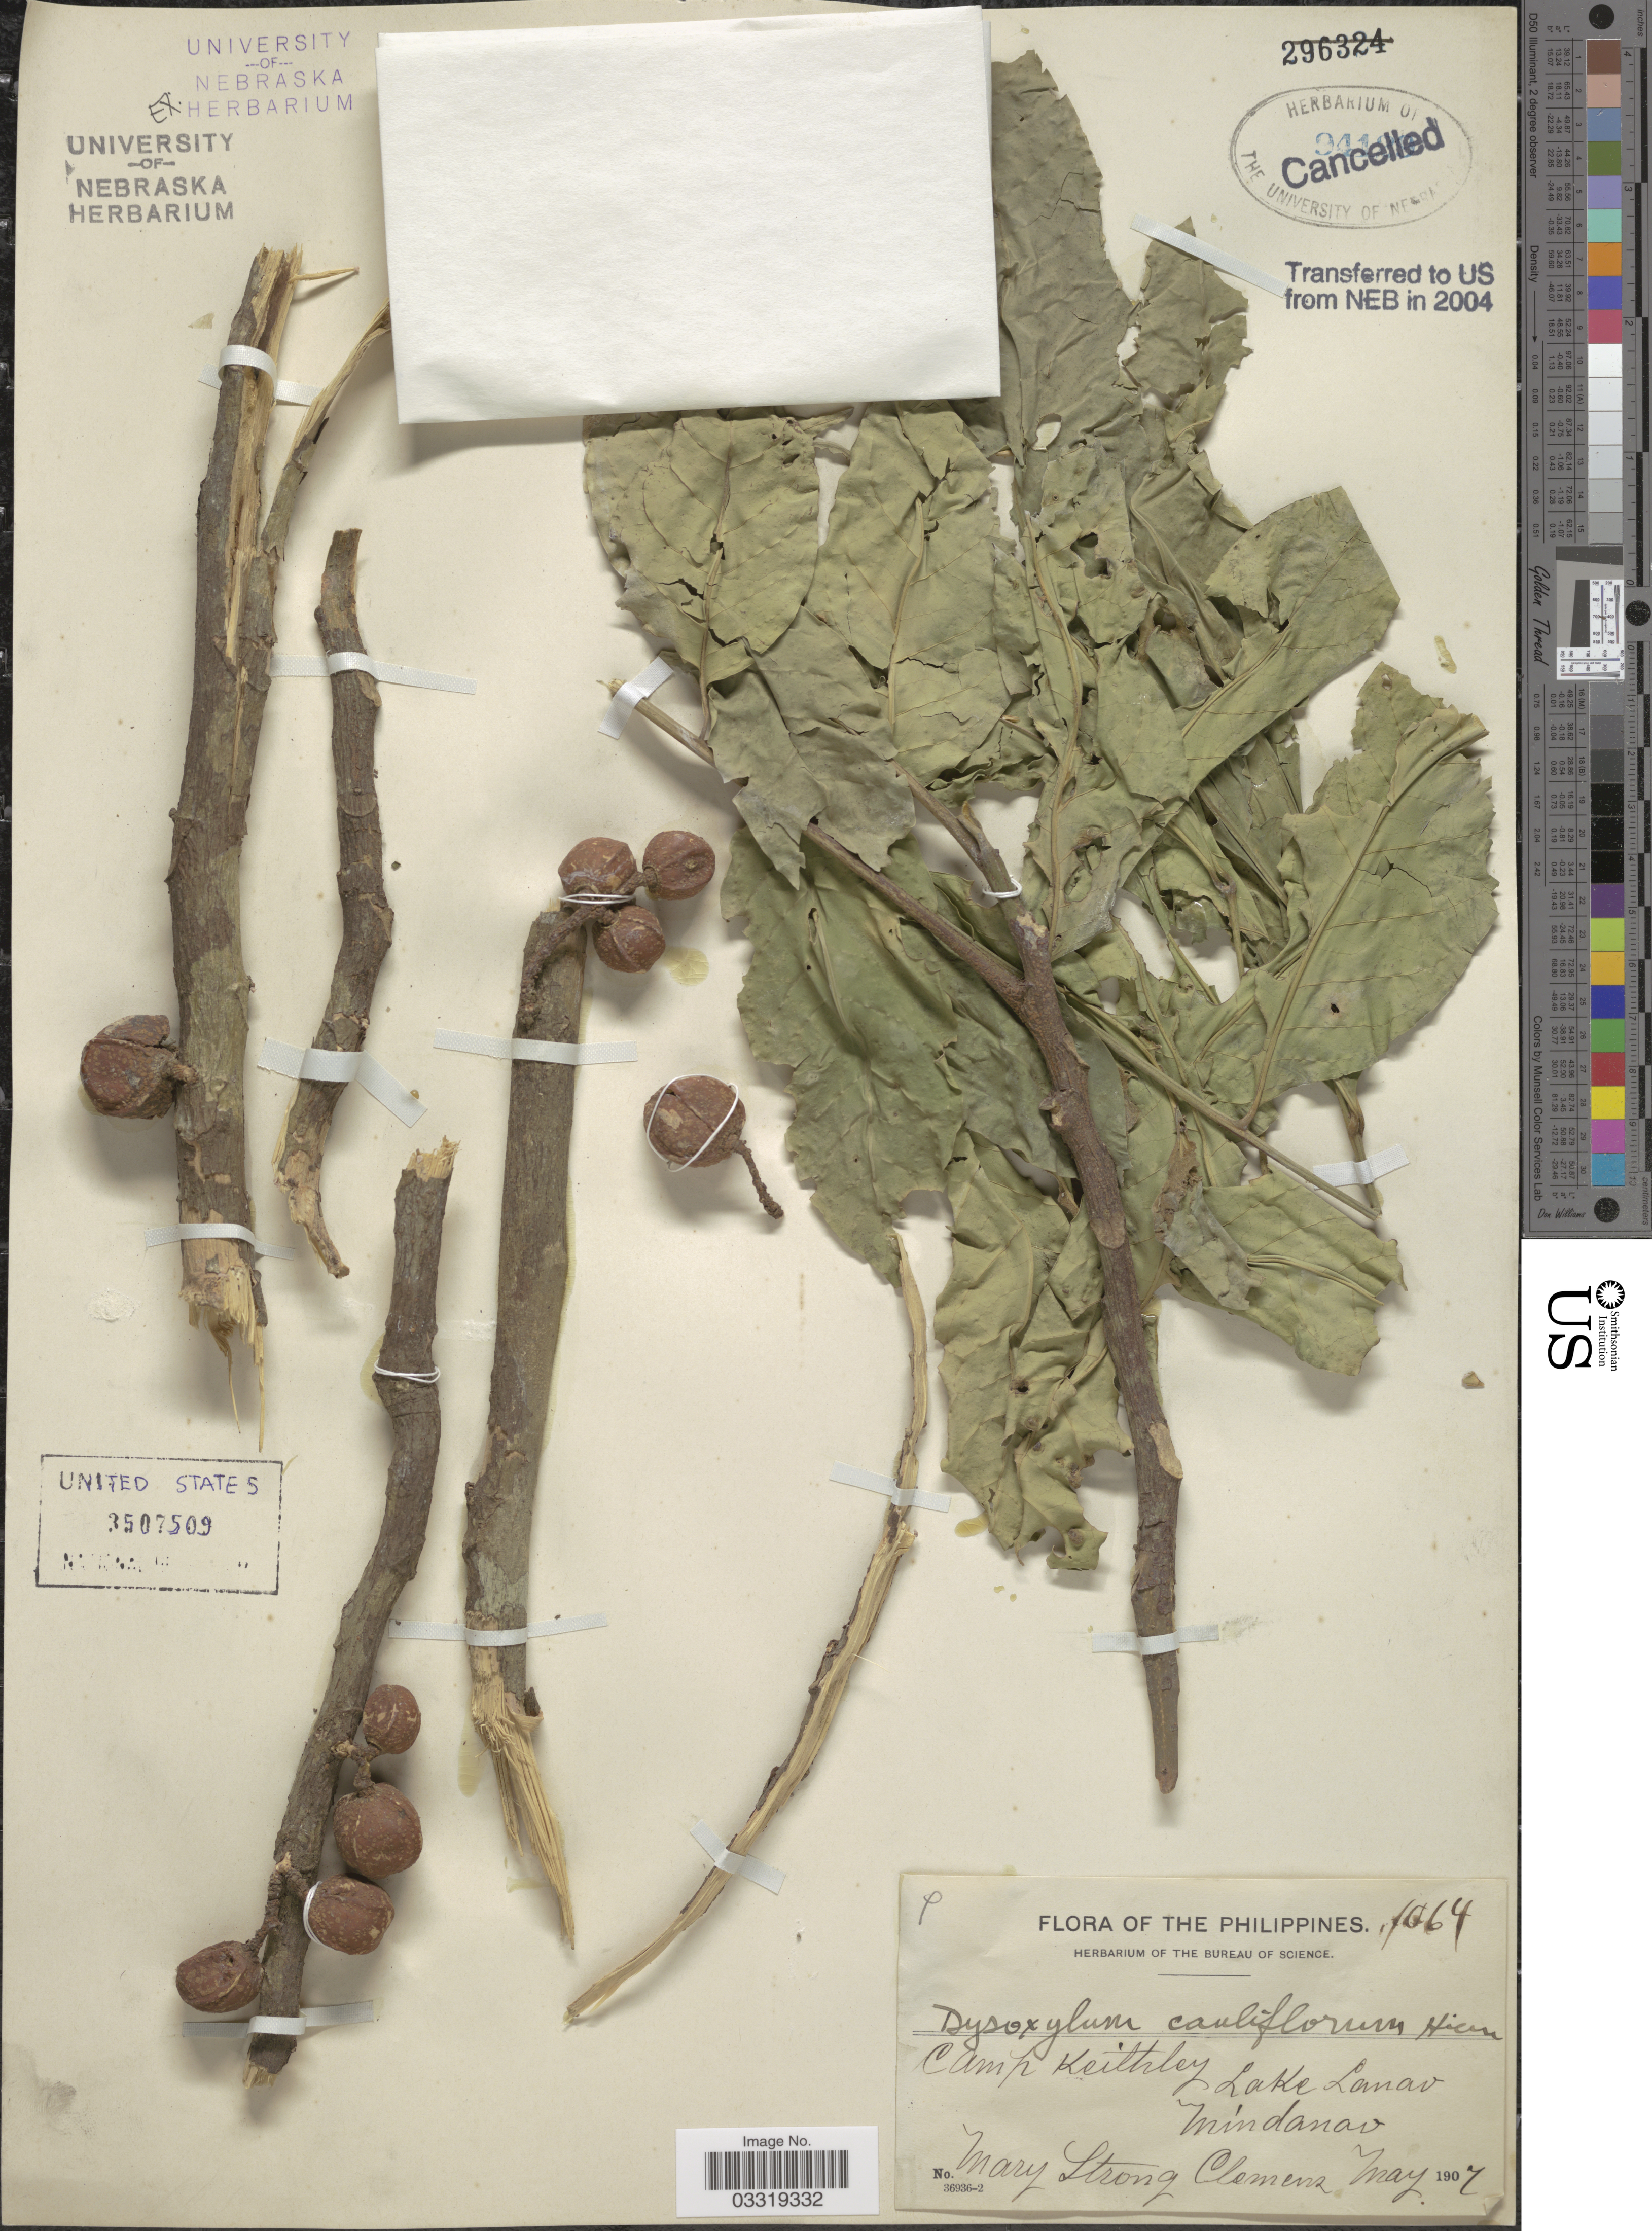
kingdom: Plantae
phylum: Tracheophyta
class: Magnoliopsida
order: Sapindales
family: Meliaceae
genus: Epicharis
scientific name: Epicharis cumingiana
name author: (C. DC.) Harms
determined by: Strong, Mark T., (BOT), Smithsonian Institution - National Museum of Natural History (UNITED STATES)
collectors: M. S. Clemens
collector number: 1064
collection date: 1907-05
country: Philippines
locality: Camp Keithley, Lake Lanao, Mindanao.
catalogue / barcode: US 3507509